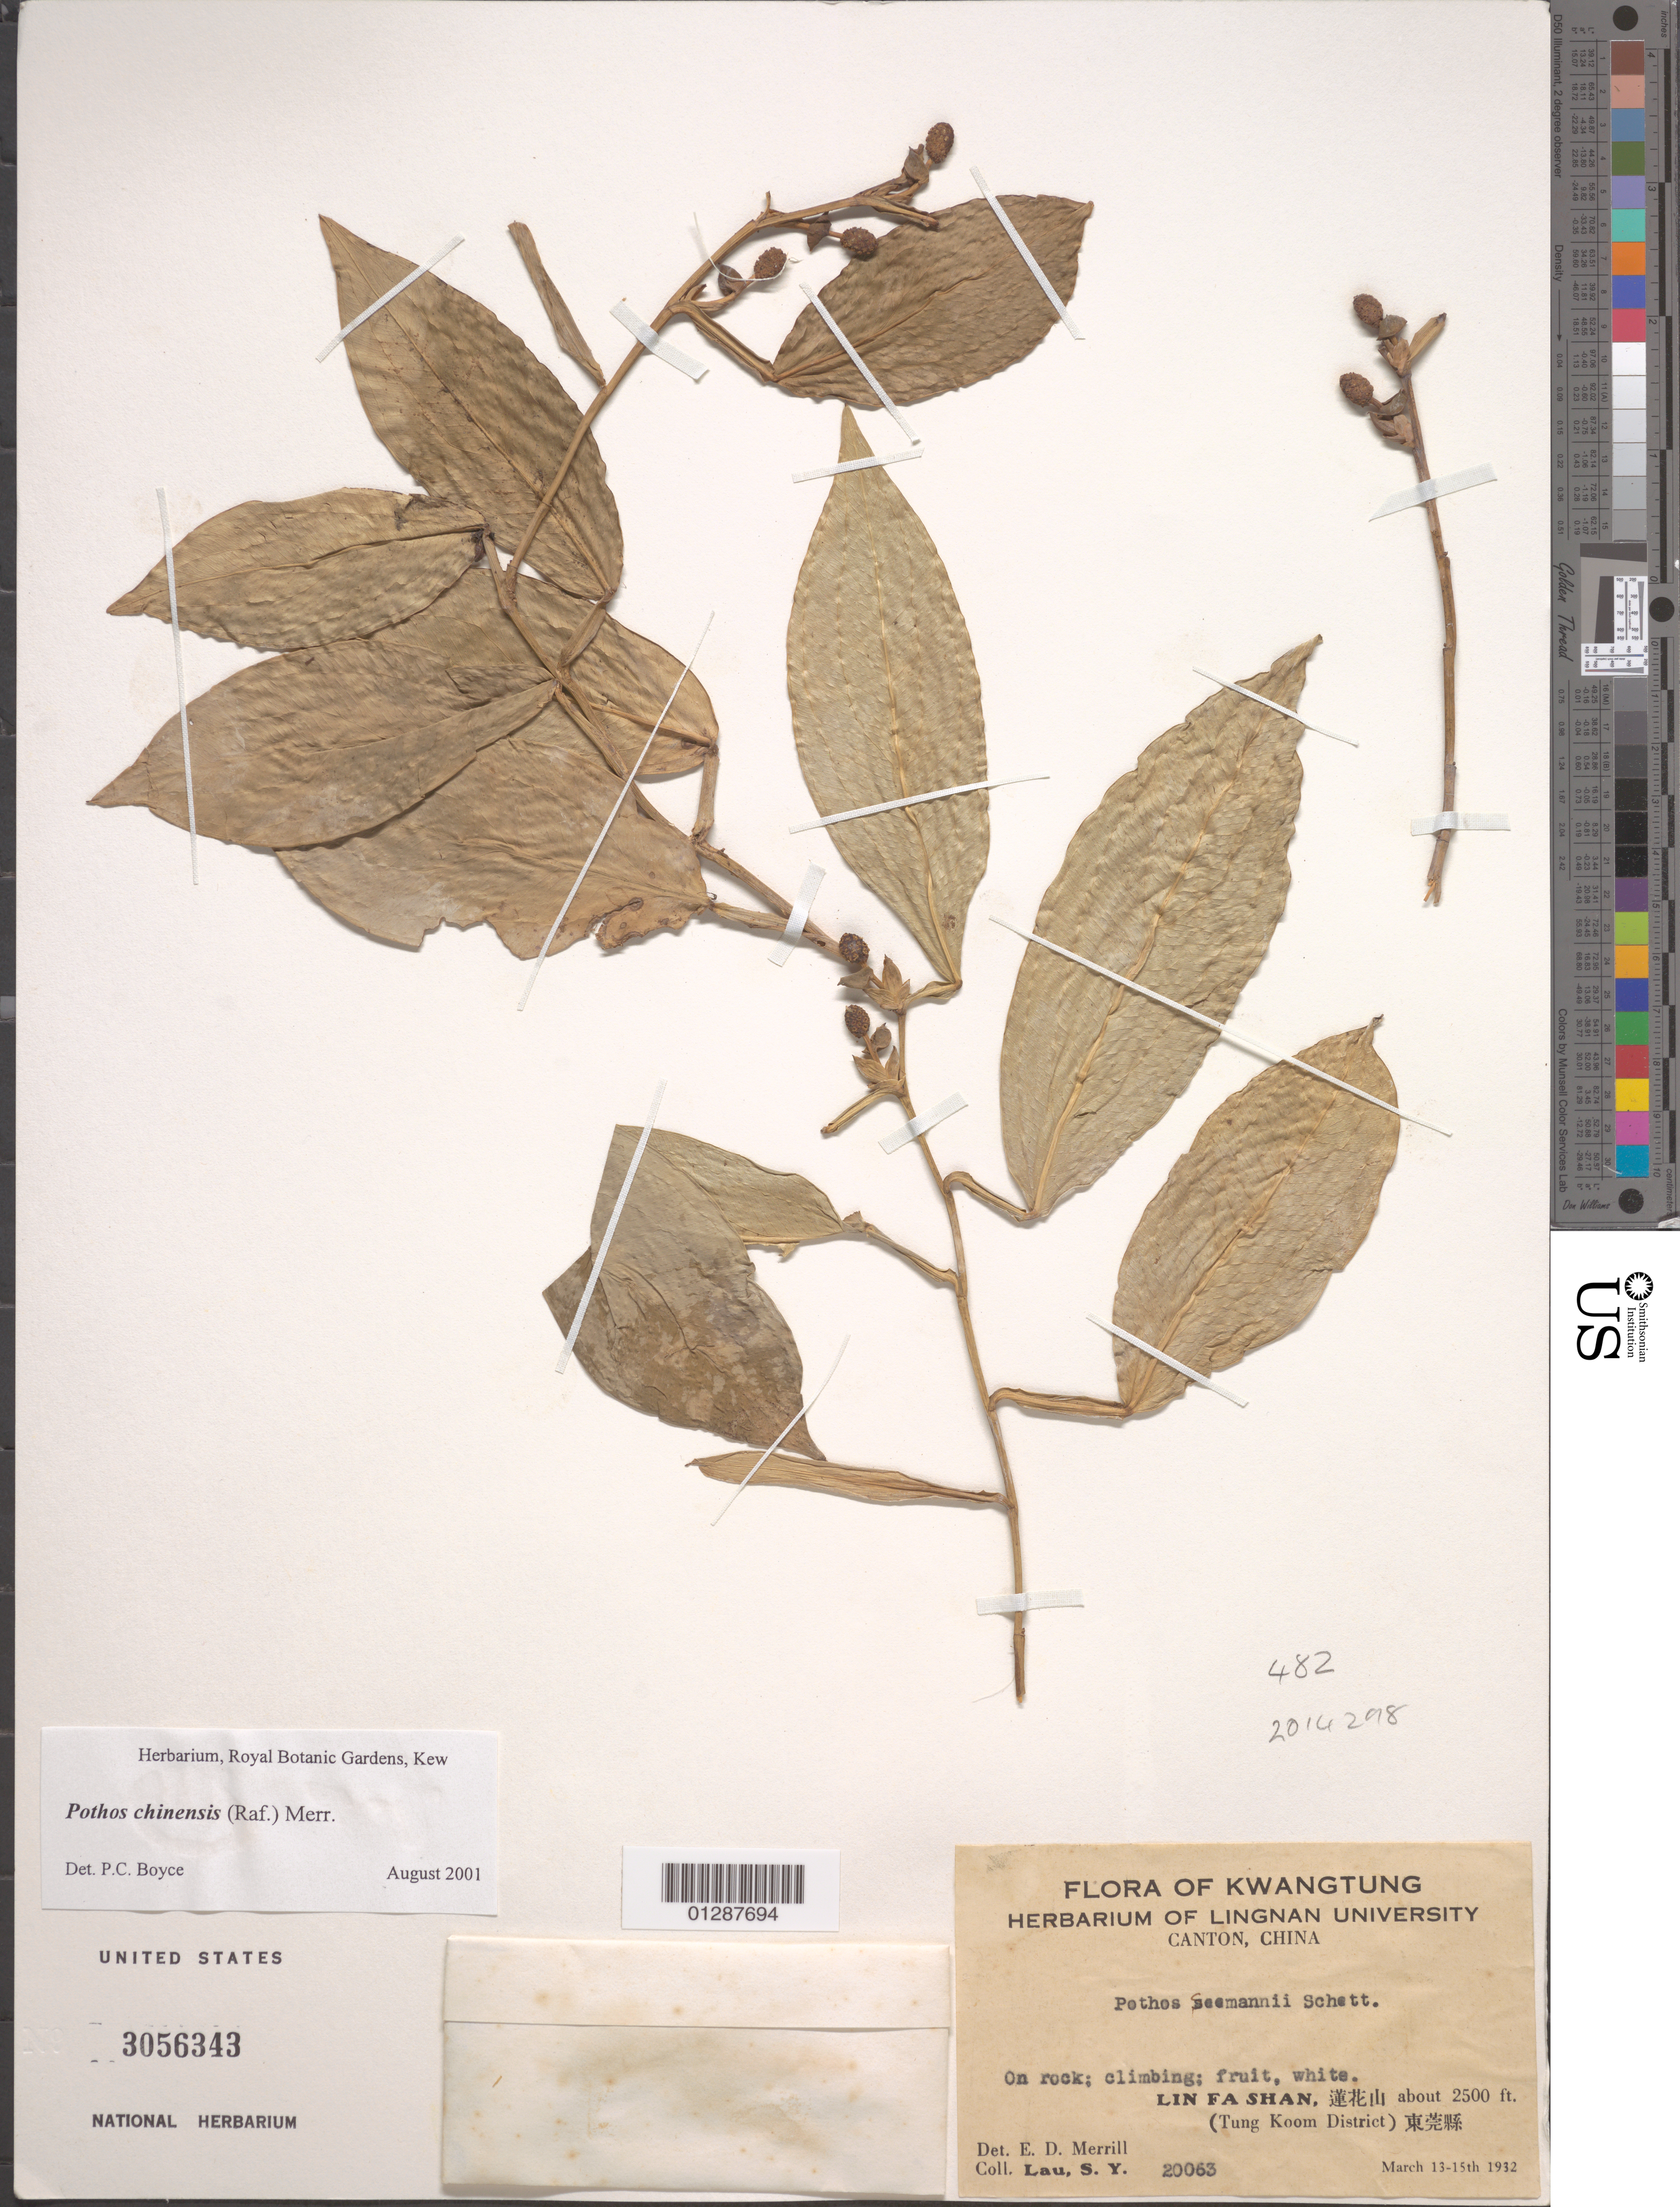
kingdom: Plantae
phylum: Tracheophyta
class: Liliopsida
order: Alismatales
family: Araceae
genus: Pothos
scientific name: Pothos chinensis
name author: (Raf.) Merr.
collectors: S. Y. Lau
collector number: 20063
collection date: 1932-03-13/1932-03-15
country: China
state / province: Guangdong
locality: Dongguan; Lotus Mt.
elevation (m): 762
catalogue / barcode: US 3056343